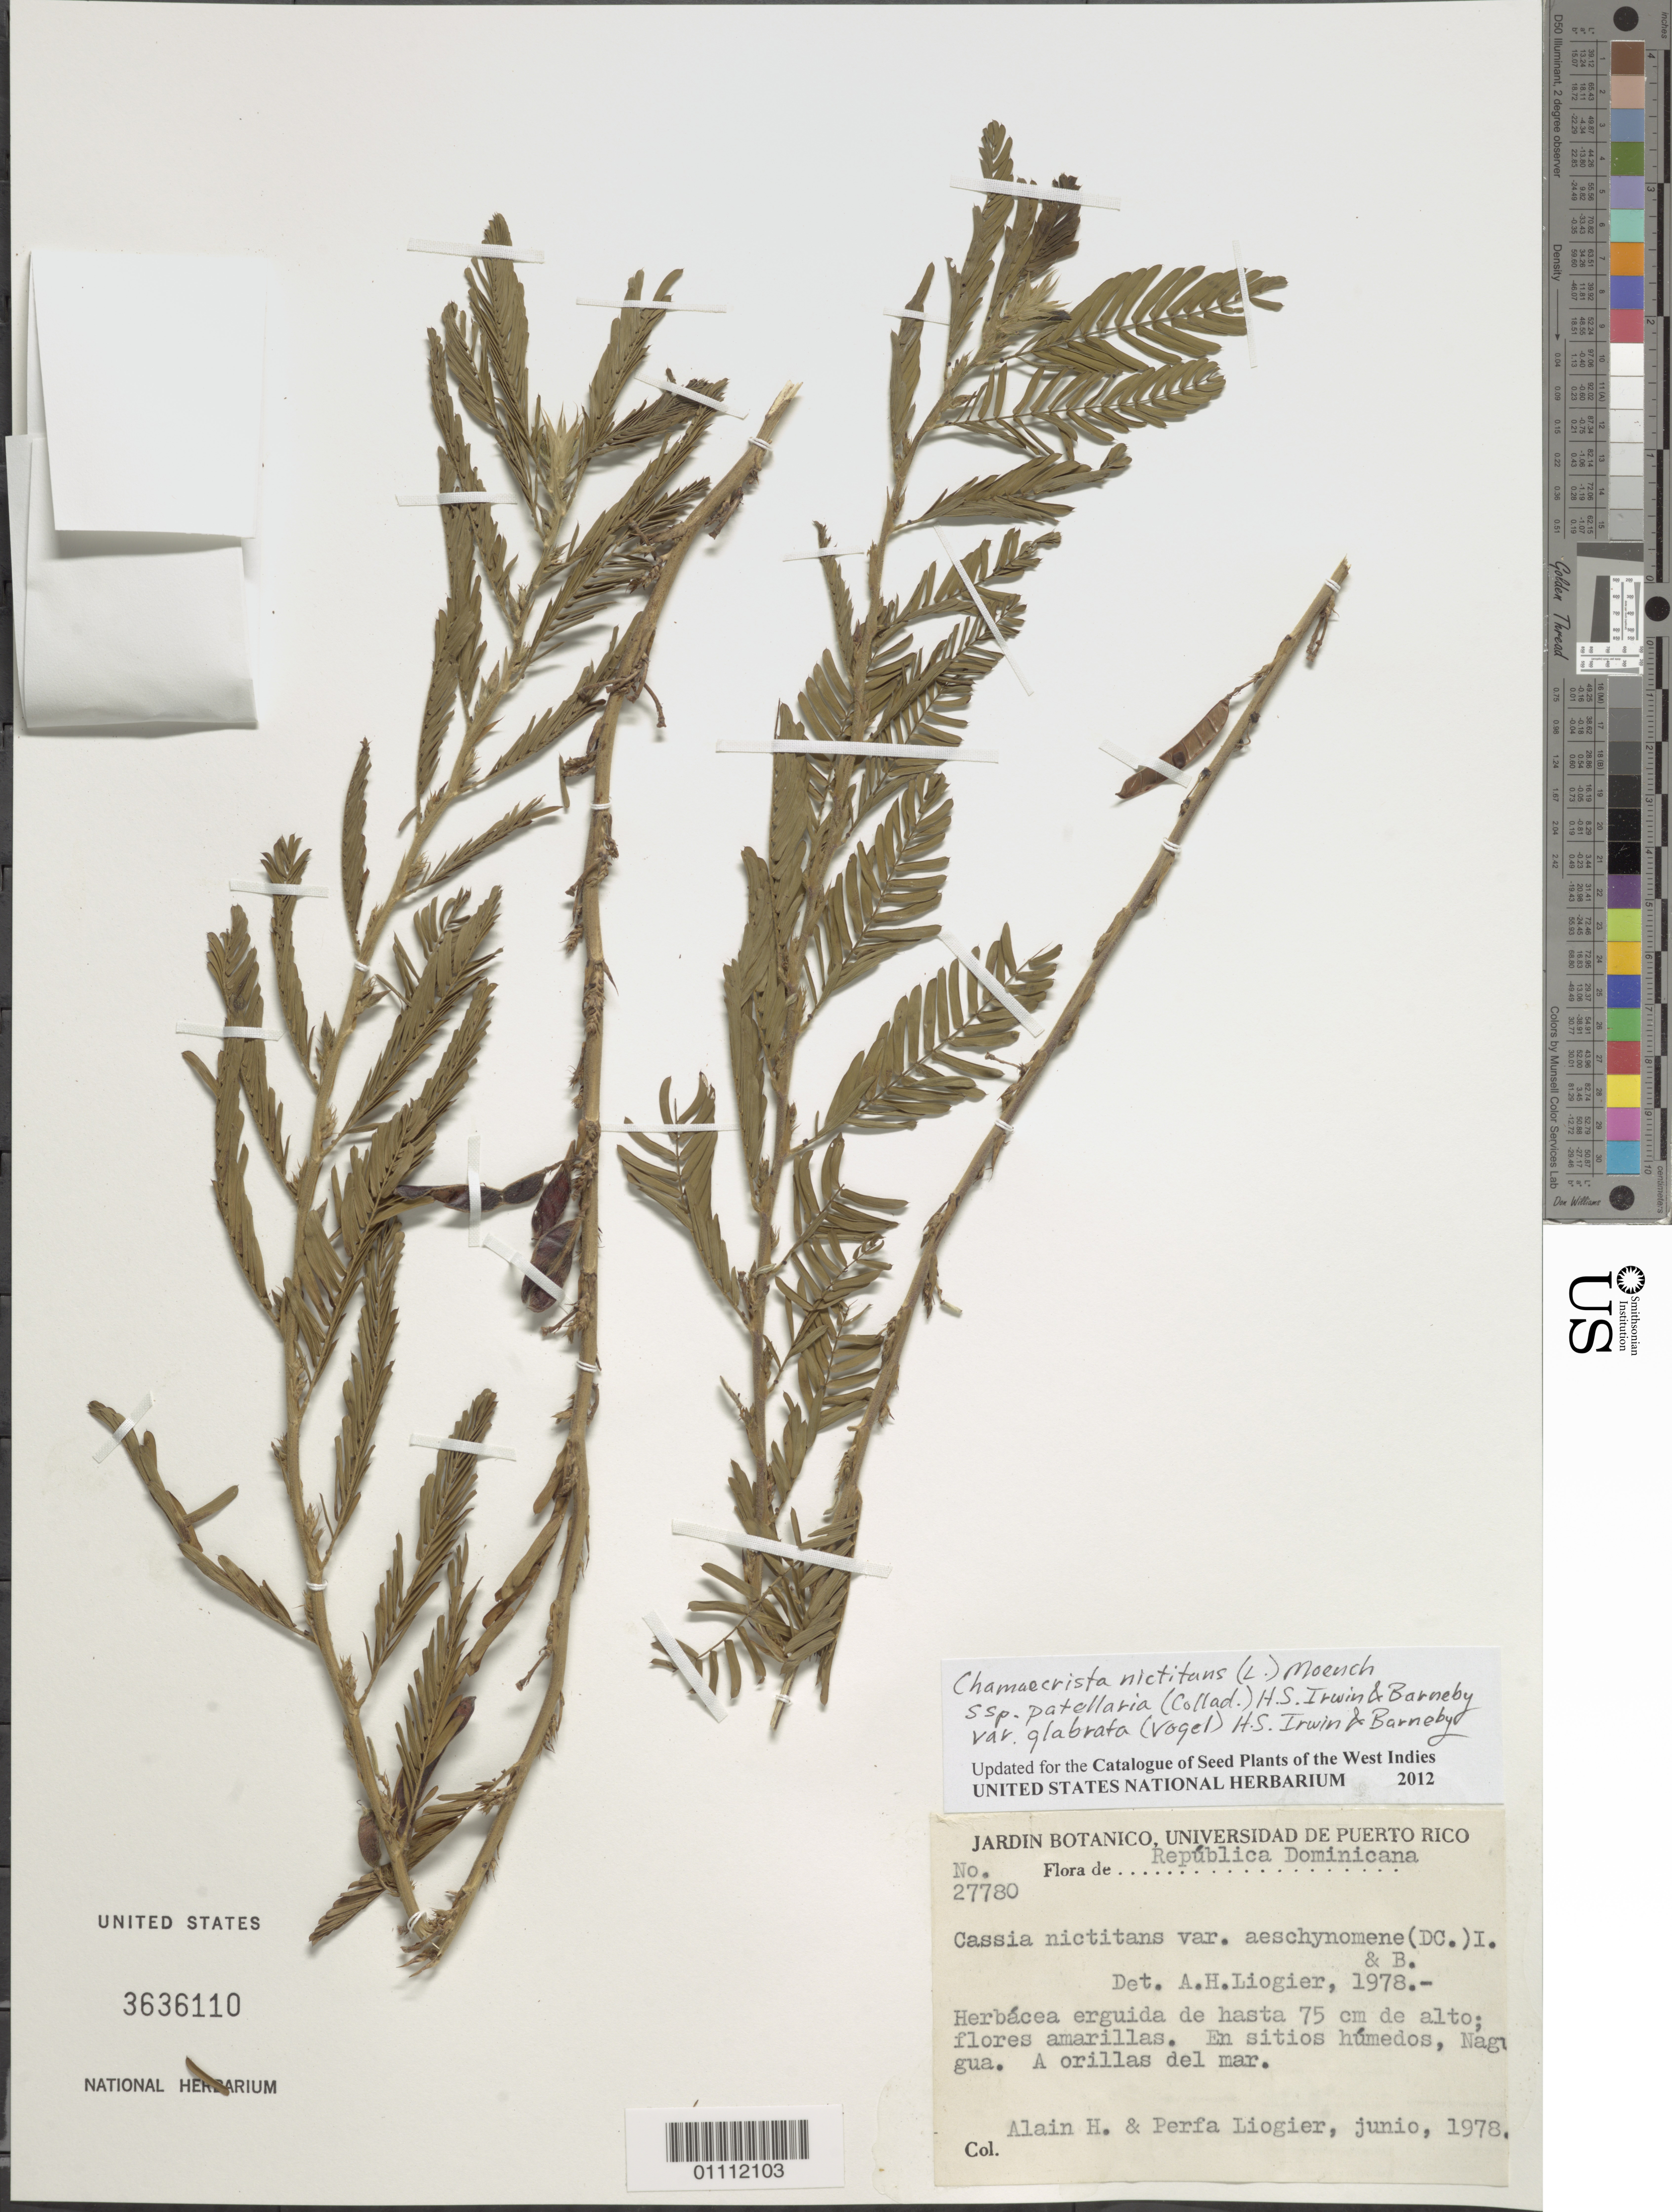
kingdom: Plantae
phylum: Tracheophyta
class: Magnoliopsida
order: Fabales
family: Fabaceae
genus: Chamaecrista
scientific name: Chamaecrista nictitans var. glabrata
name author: (Vogel) H.S. Irwin & Barneby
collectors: A. H. Liogier & M. P. Liogier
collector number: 27780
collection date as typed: Jun 1978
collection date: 1978-06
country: Dominican Republic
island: Hispaniola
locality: Nagua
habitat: En sitios húmedos; a orillas del mar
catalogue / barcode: US 3636110